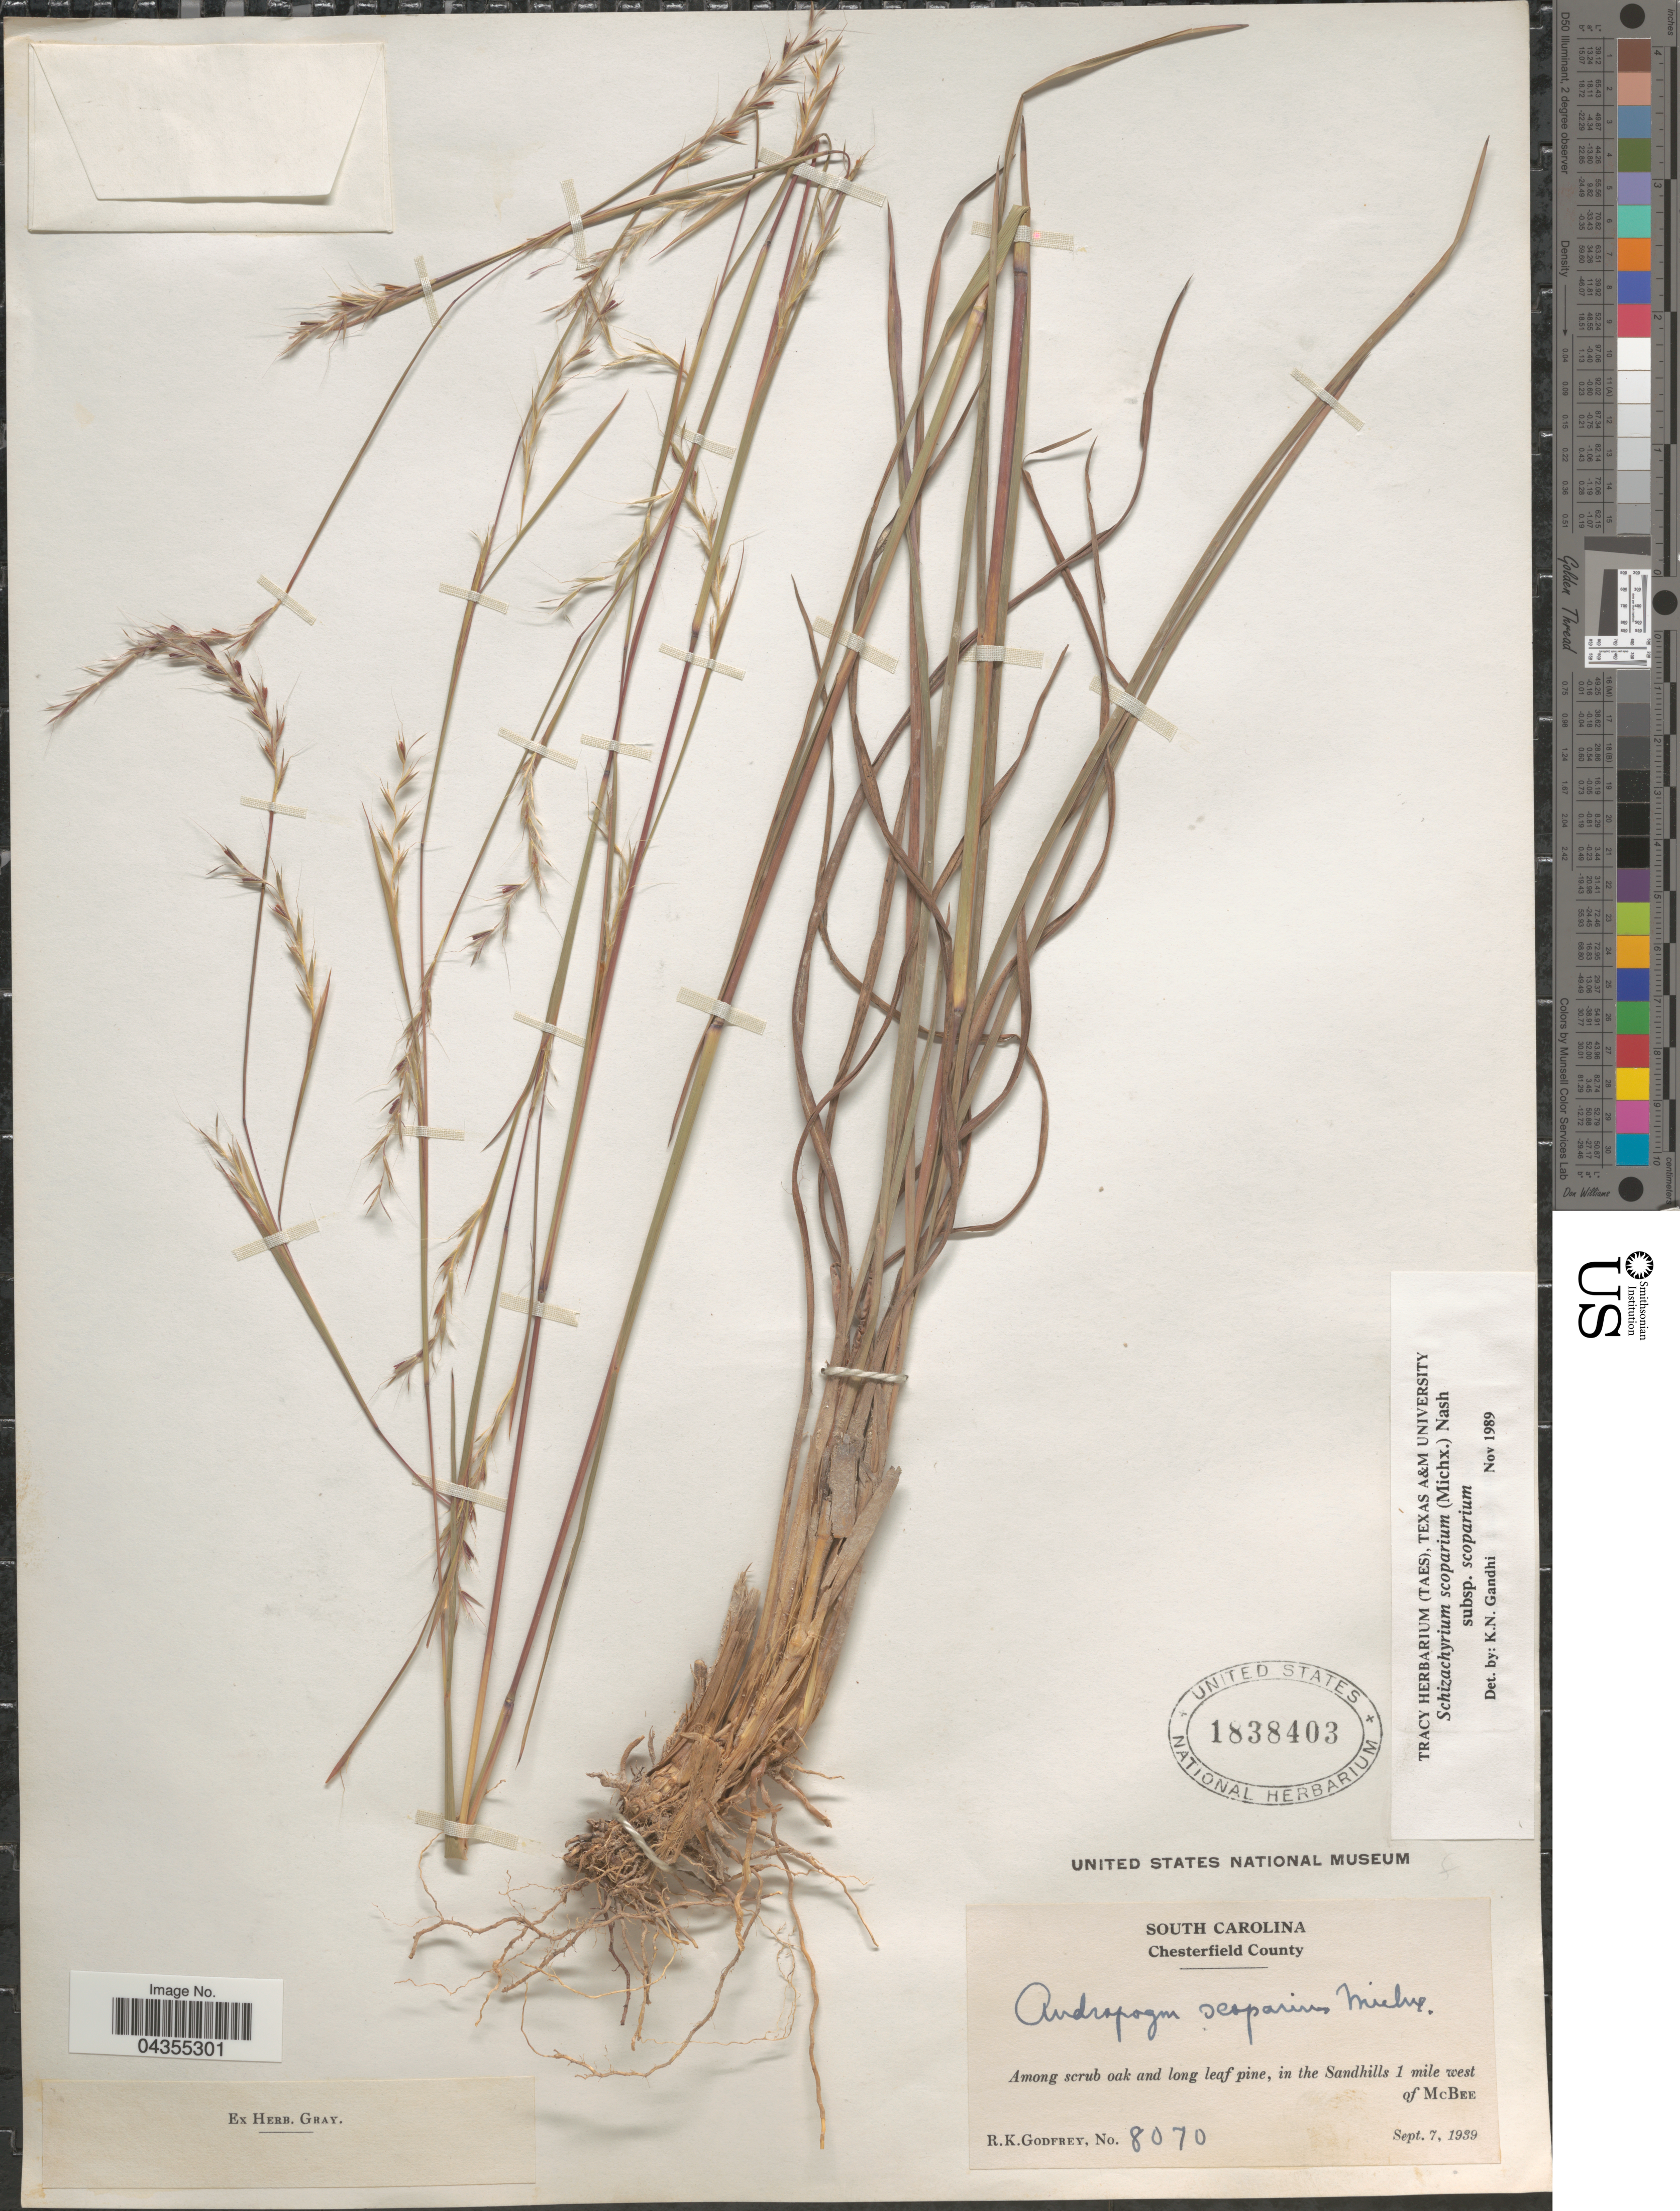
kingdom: Plantae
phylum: Tracheophyta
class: Liliopsida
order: Poales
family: Poaceae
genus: Schizachyrium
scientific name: Schizachyrium scoparium var. scoparium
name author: (Michx.) Nash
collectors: R. K. Godfrey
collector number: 8070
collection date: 1939-09-07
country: United States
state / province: South Carolina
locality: Chesterfield County. In the Sandhills 1 mile west of McBee.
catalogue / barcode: US 1838403